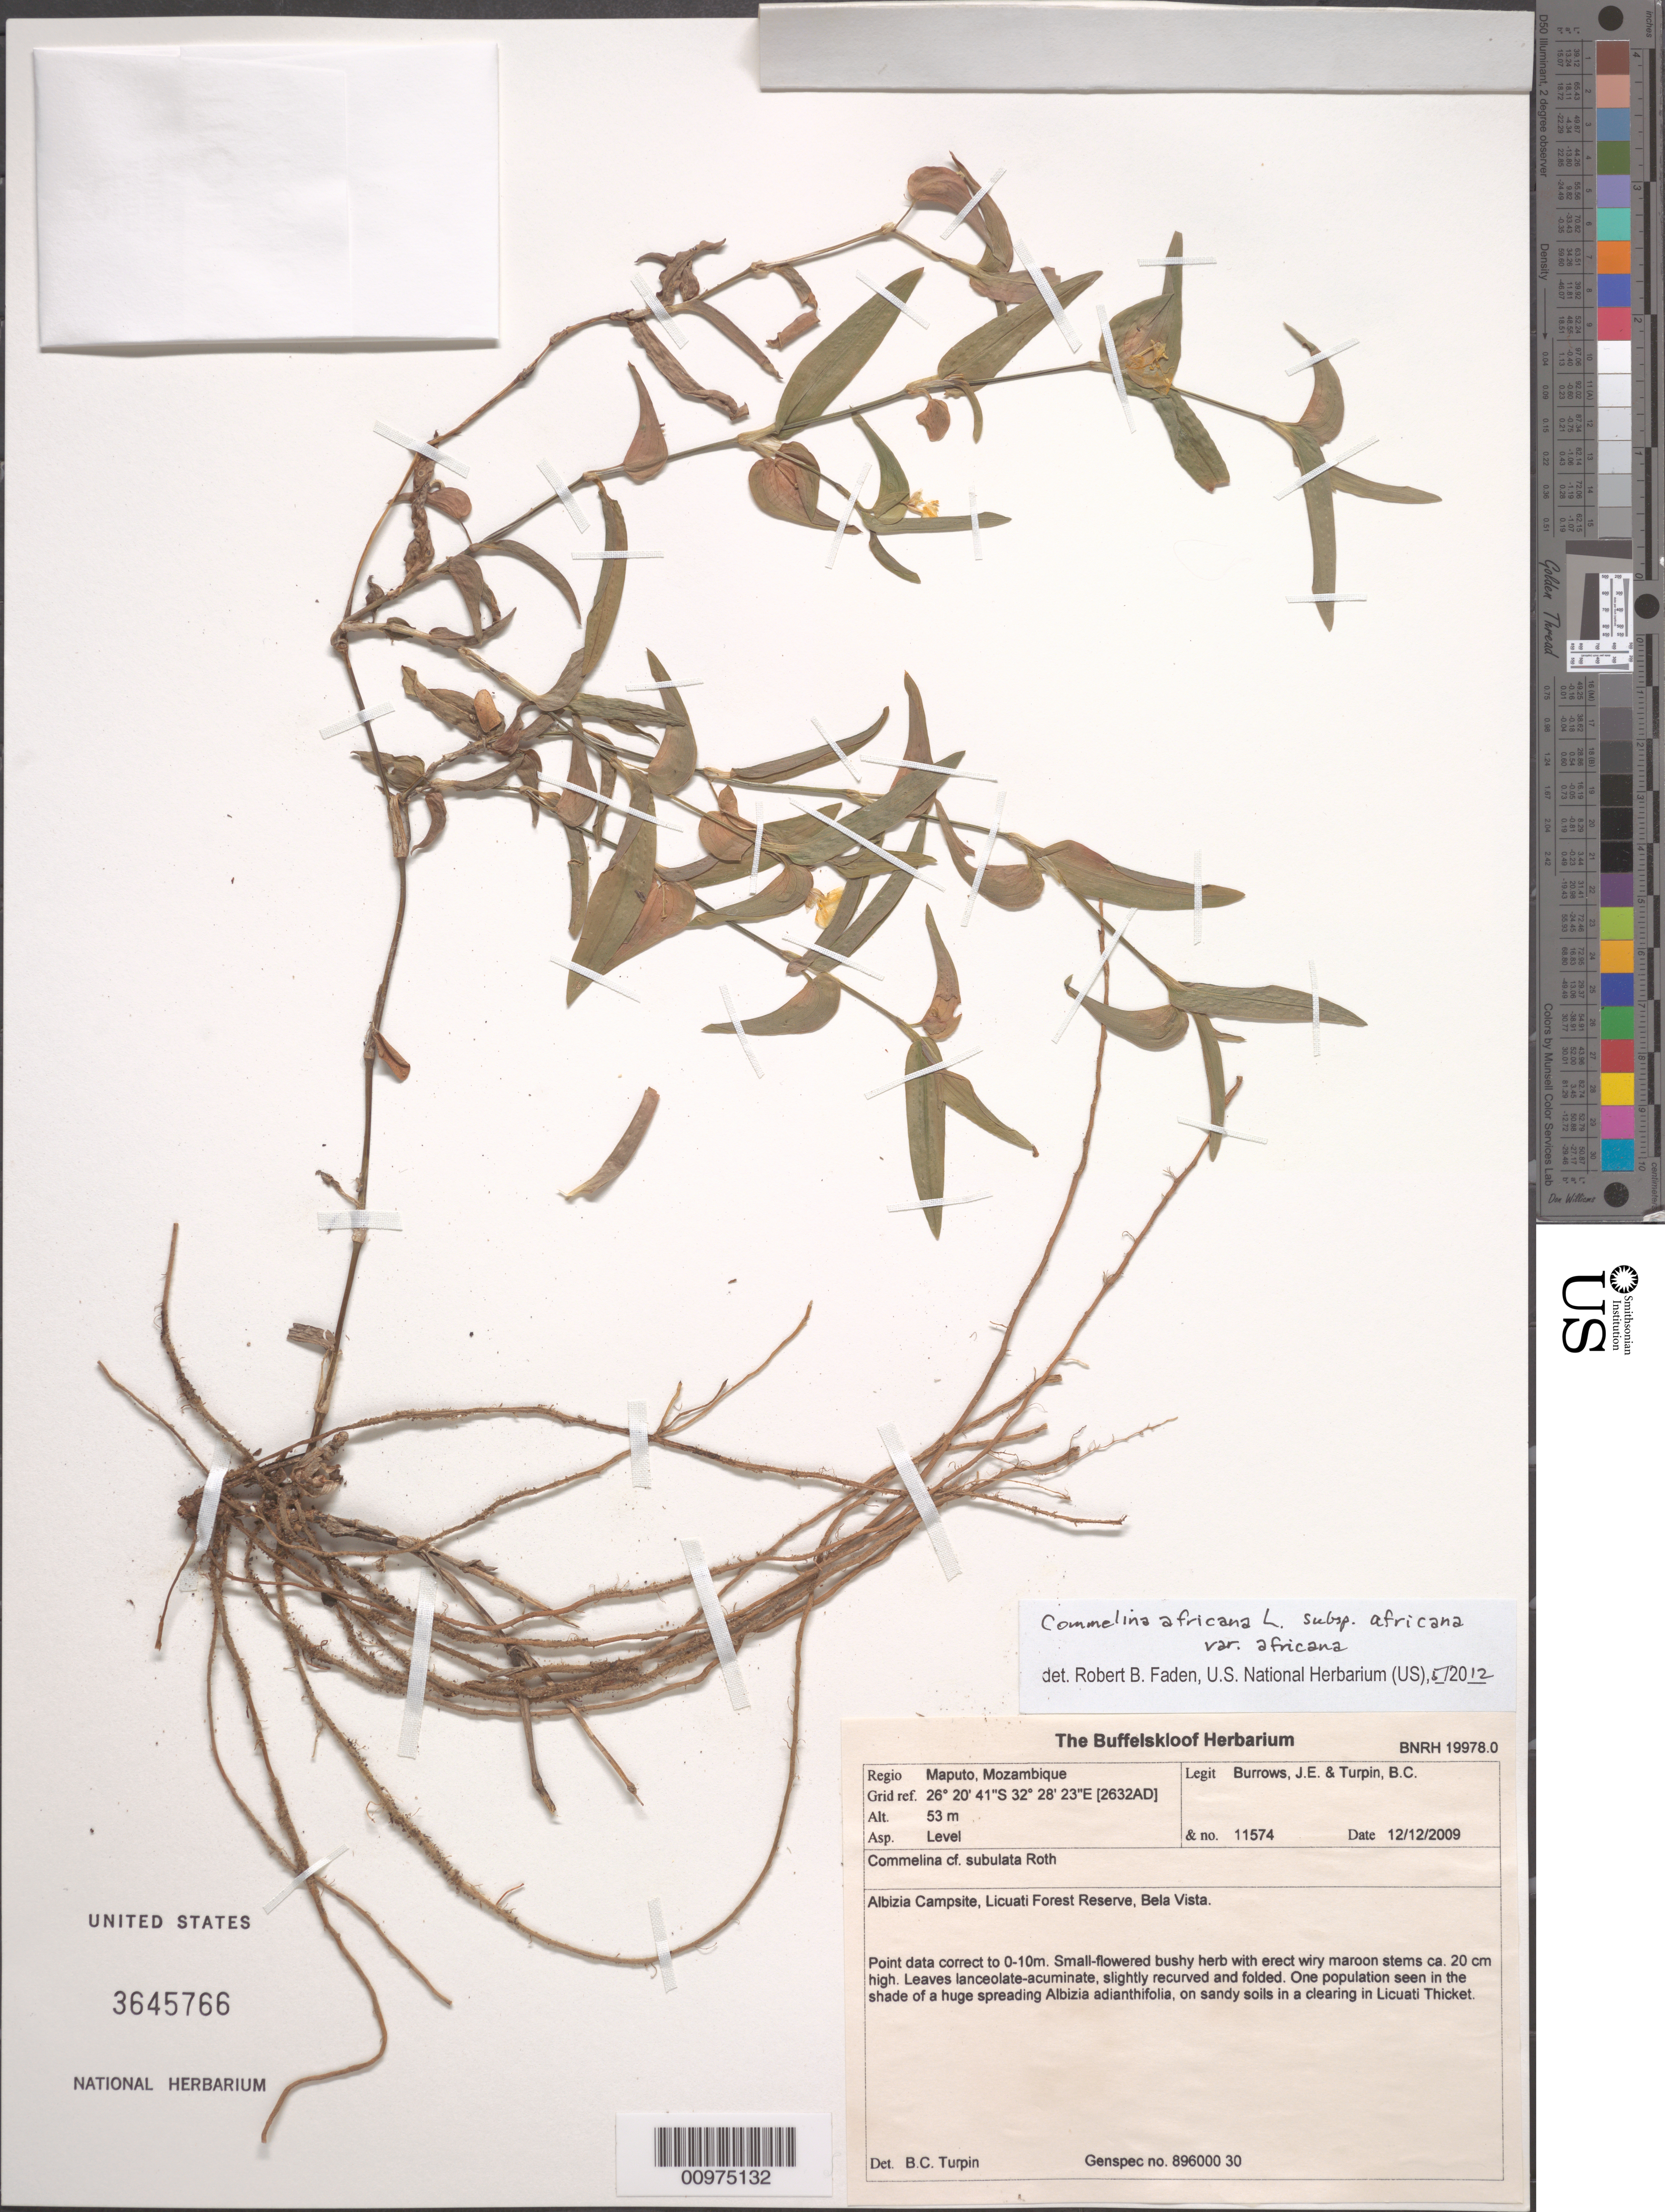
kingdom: Plantae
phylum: Tracheophyta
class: Liliopsida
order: Commelinales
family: Commelinaceae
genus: Commelina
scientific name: Commelina africana subsp. africana var. africana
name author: L.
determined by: Faden, Robert B., (US), Smithsonian Institution - National Museum of Natural History (UNITED STATES)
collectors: J. Burrows & B. C. Turpin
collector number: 11574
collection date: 2009-12-12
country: Mozambique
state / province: Maputo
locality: Albizia Campsite, Licuati Forest Reserve, Bela Vista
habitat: One population seen in the shade of a huge spreading Albizia adianthifolia, on sandy soils in a clearing in Licuati Thicket.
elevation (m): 53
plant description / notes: GRID REFERENCE: 2632AD Genspec no. 896000 30 Point data correct to 0-10 m Asp. Level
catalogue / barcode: US 3645766